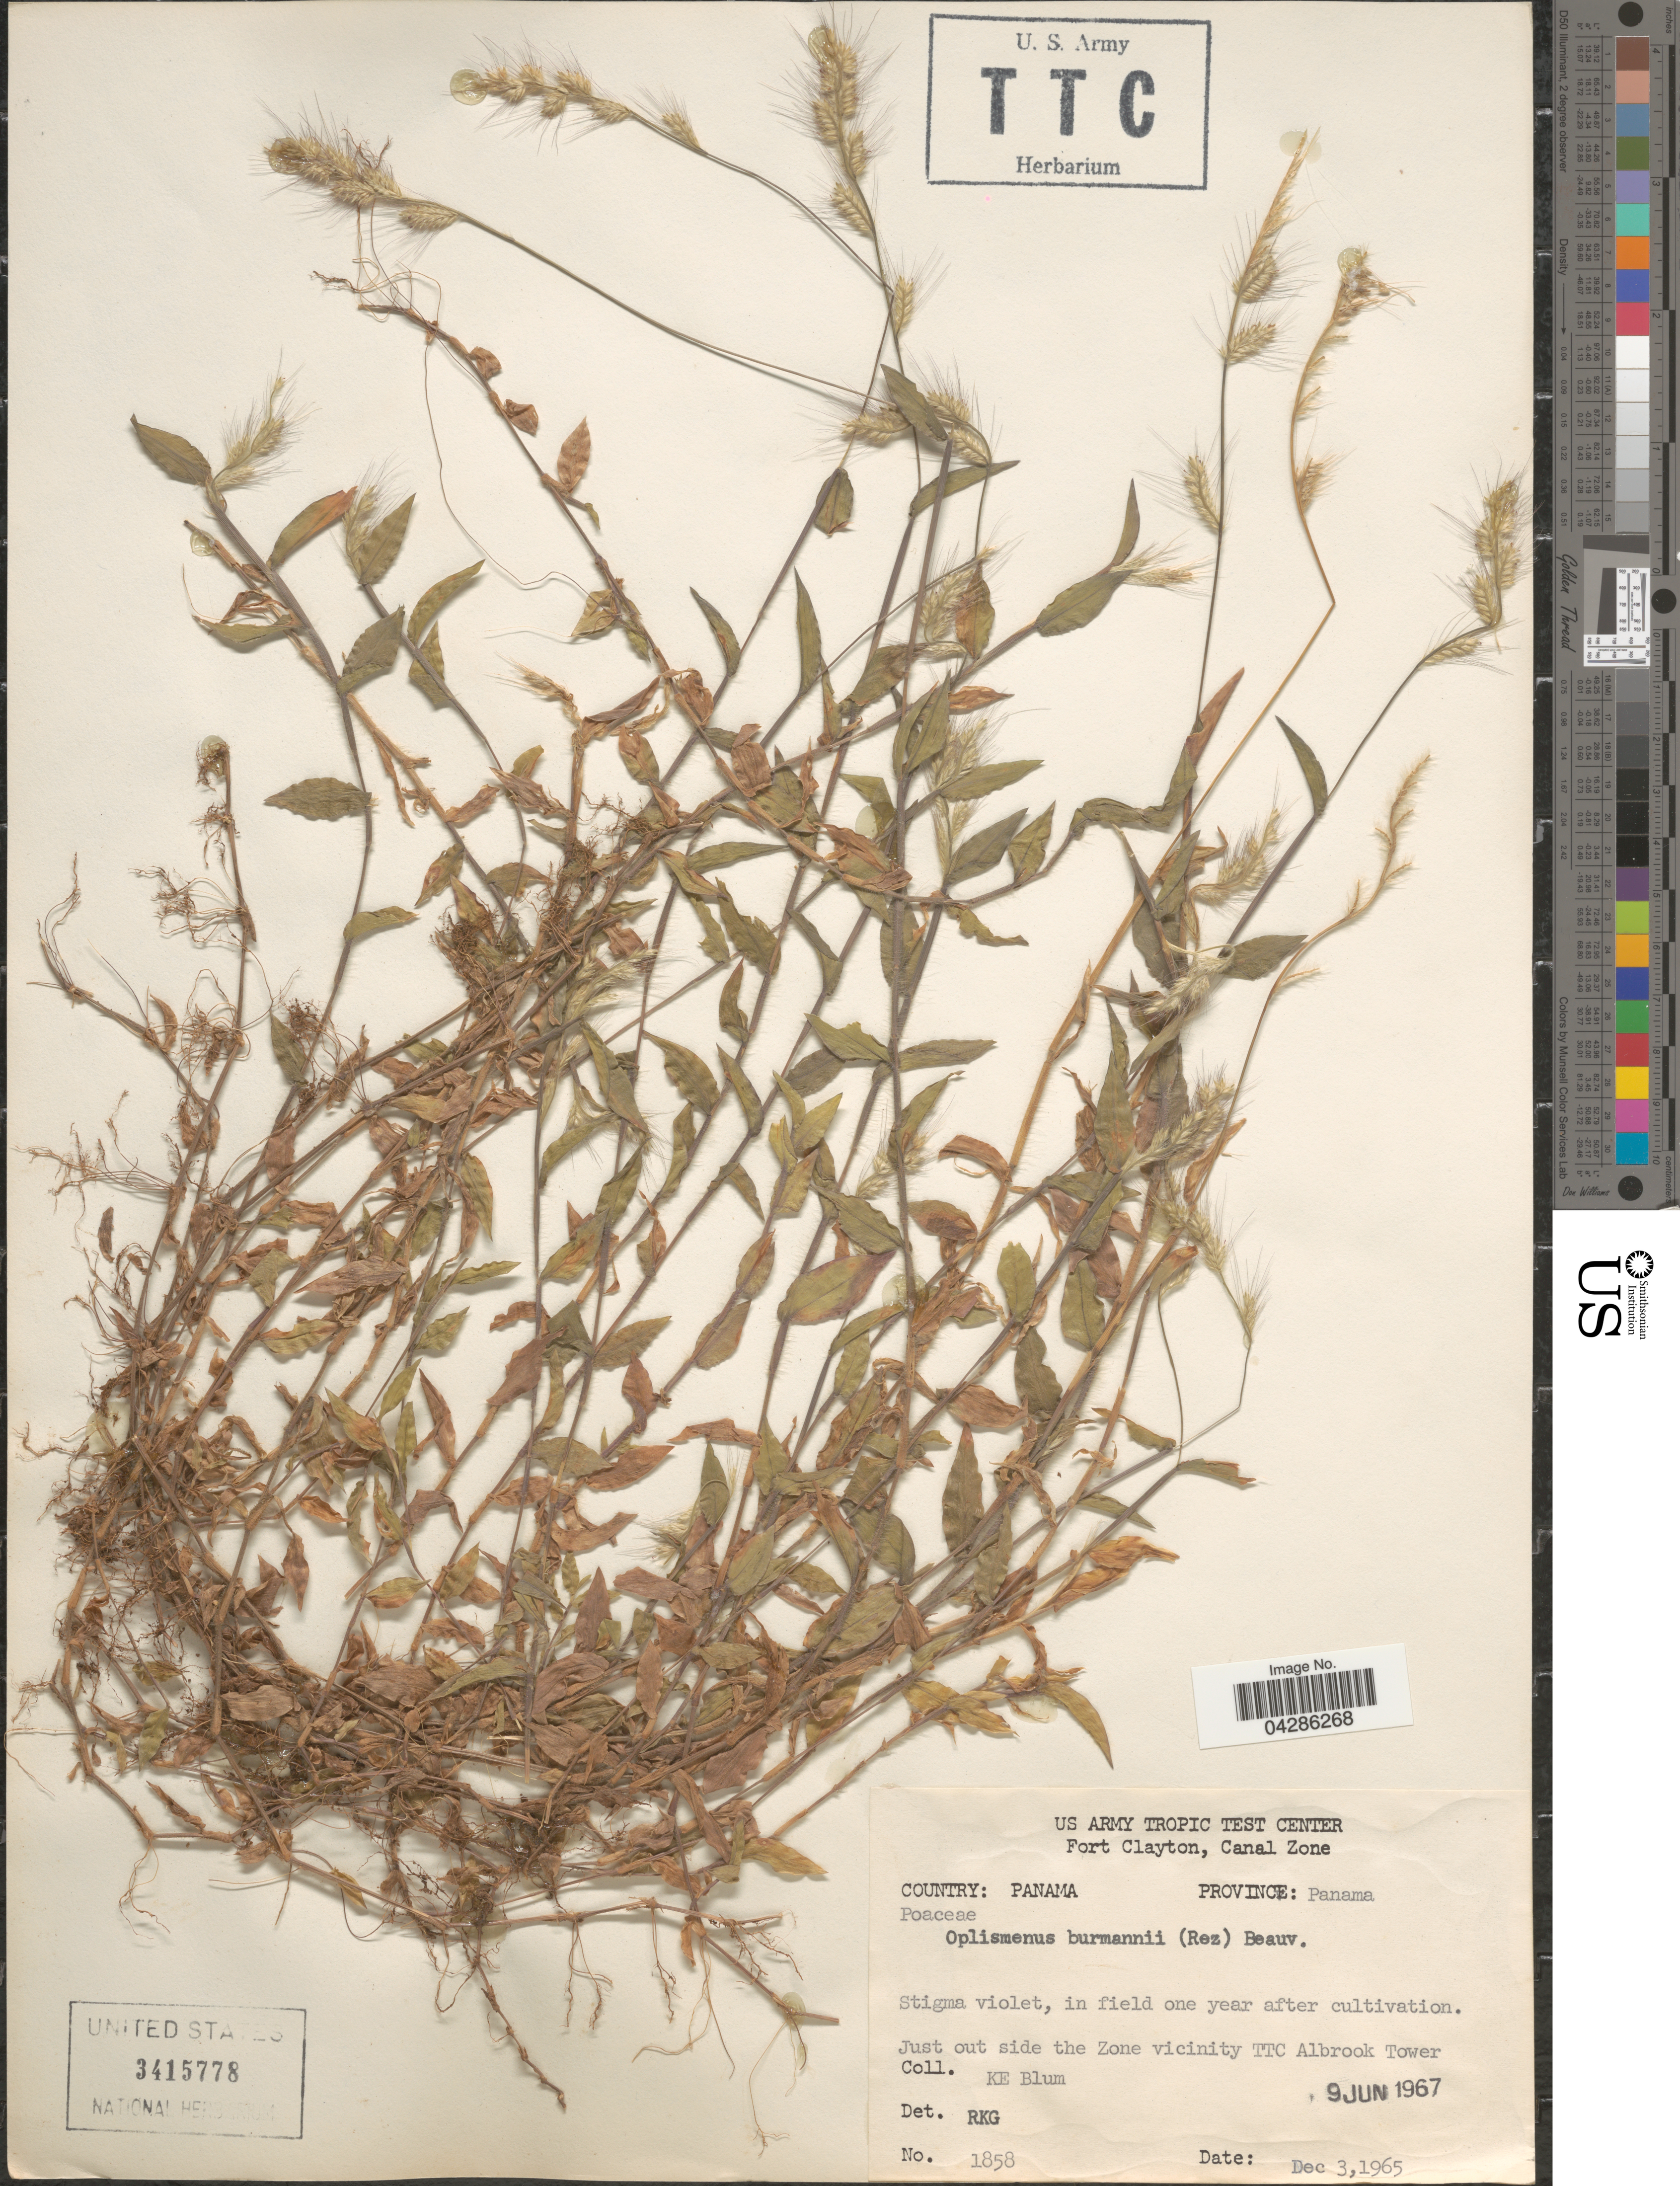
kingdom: Plantae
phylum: Tracheophyta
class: Liliopsida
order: Poales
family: Poaceae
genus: Oplismenus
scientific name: Oplismenus burmannii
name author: (Retz.) P. Beauv.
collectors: K. E. Blum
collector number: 1858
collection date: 1965-12-03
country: Panama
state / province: Panamá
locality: Fort Clayton, Canal Zone. Just out side the Zone vicinity TTC Albrook Tower.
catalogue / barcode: US 3415778